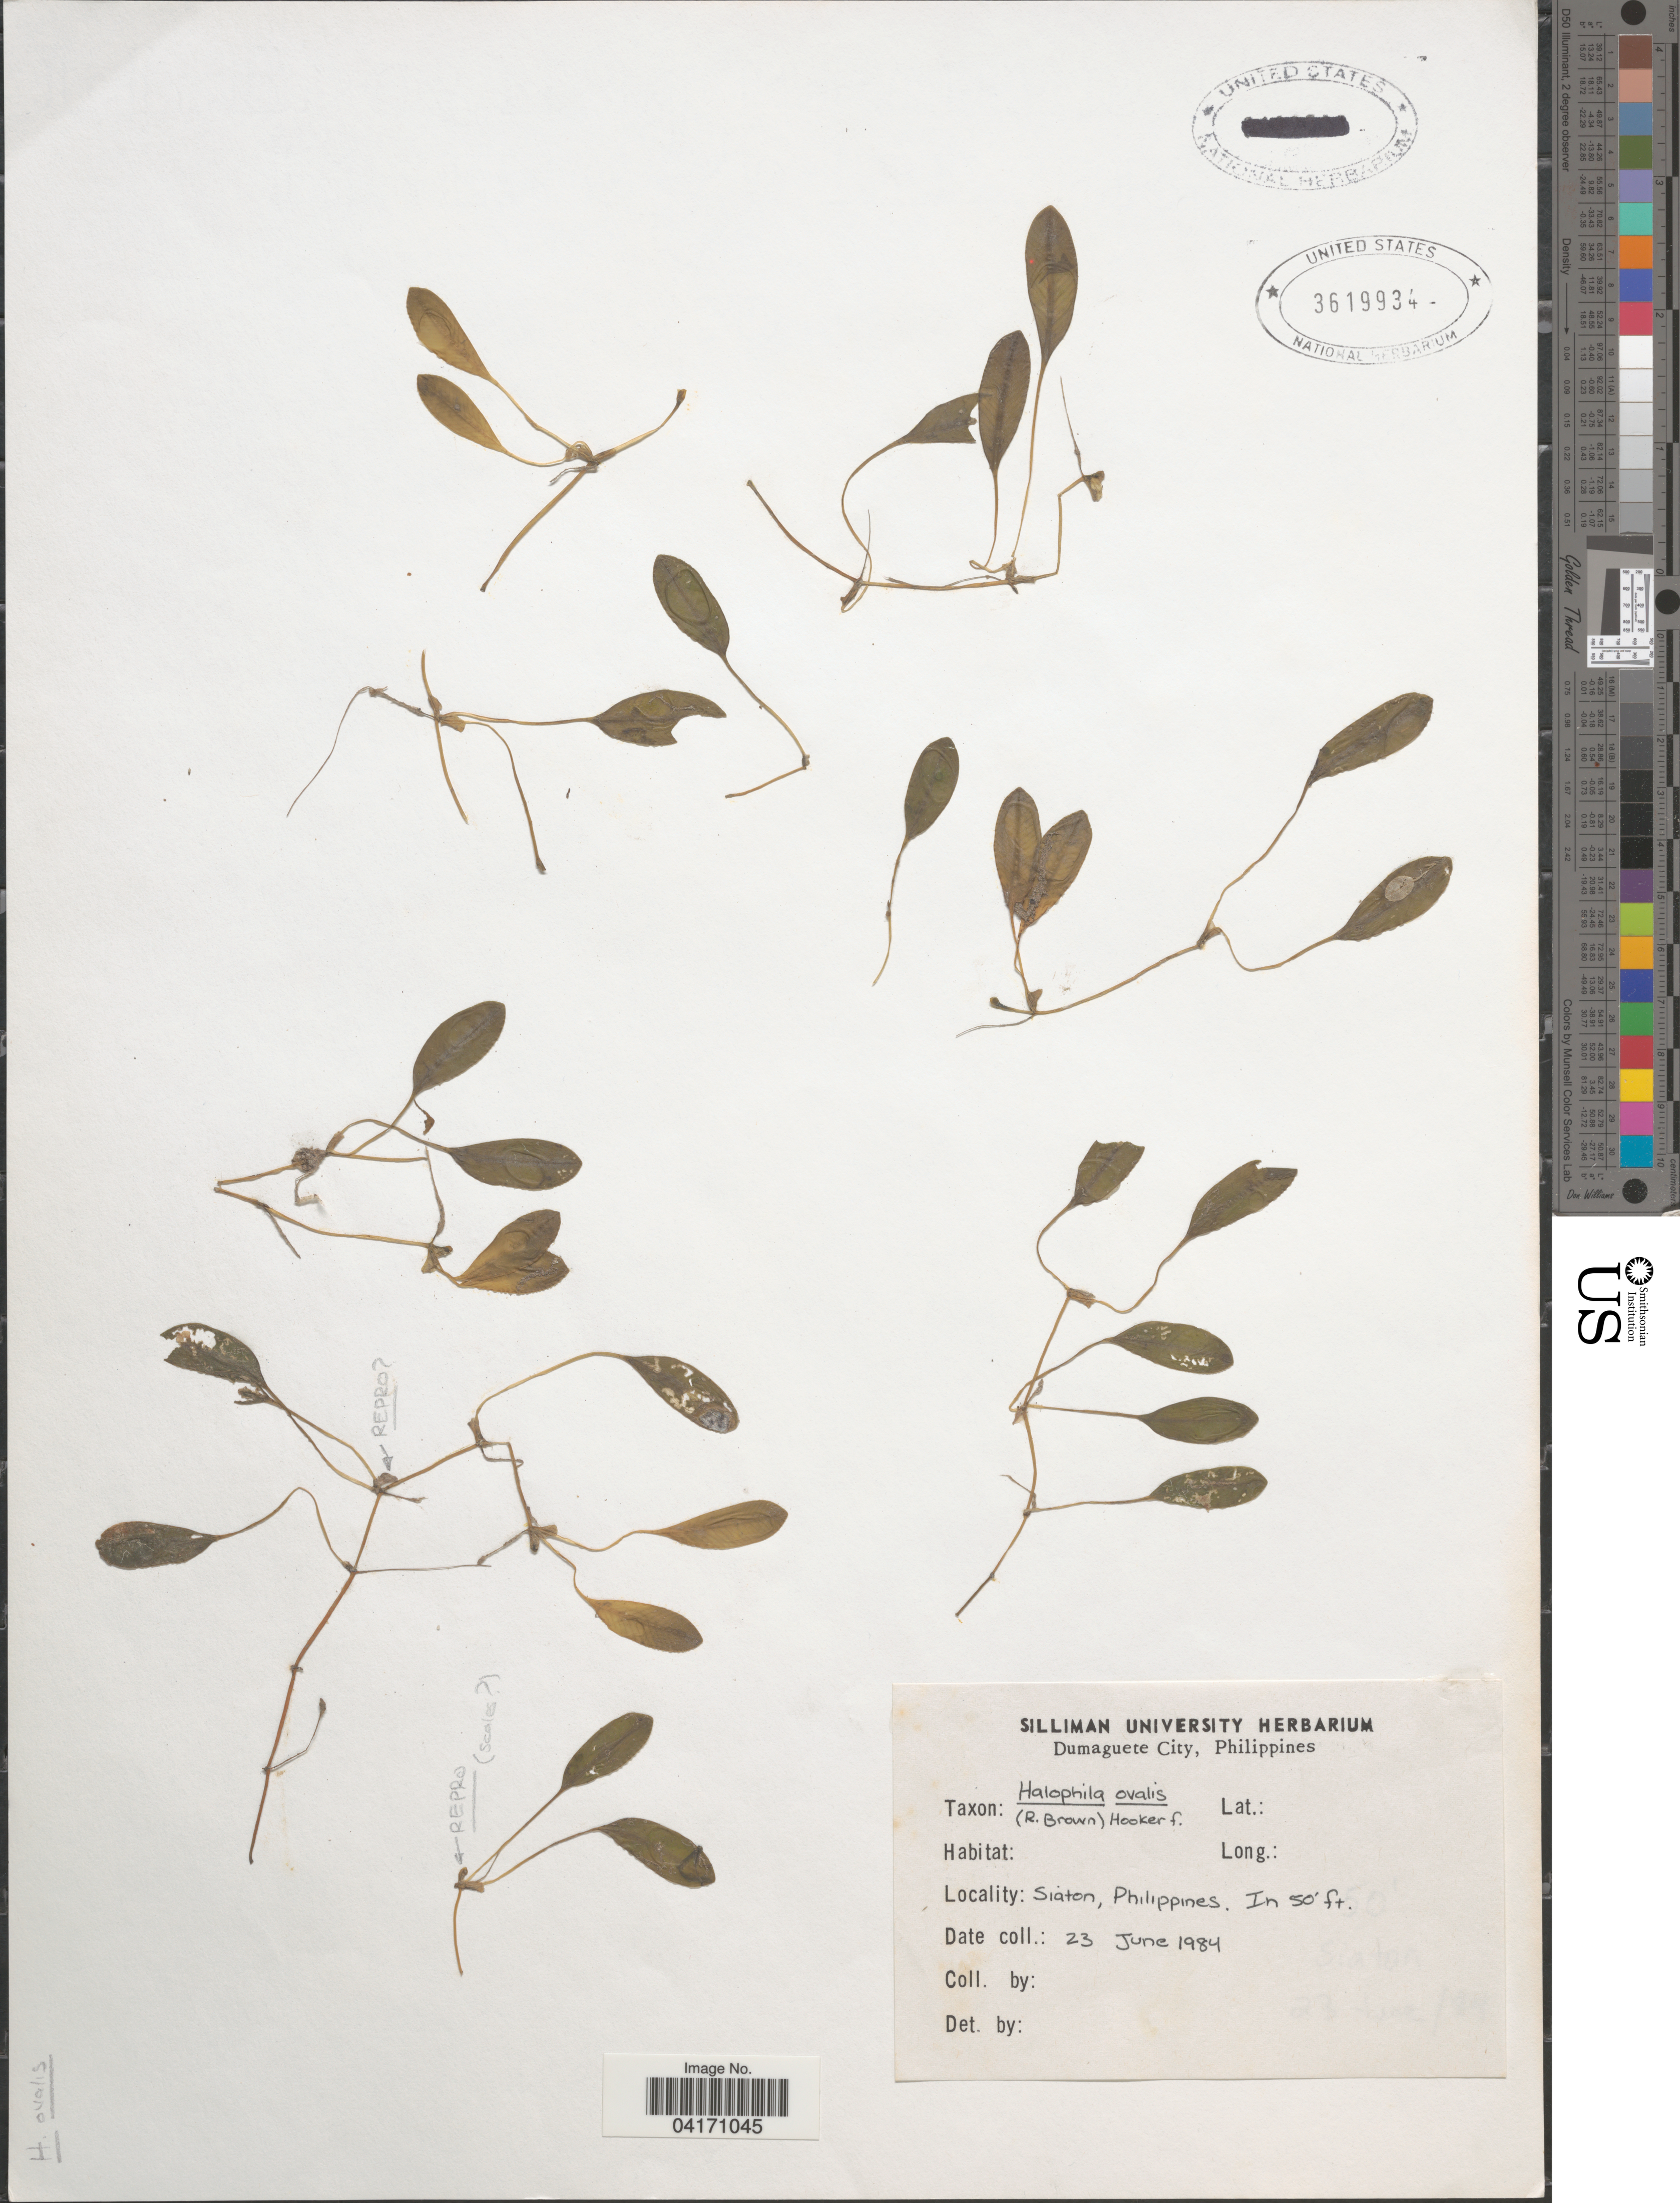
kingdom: Plantae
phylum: Tracheophyta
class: Liliopsida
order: Alismatales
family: Hydrocharitaceae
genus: Halophila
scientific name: Halophila ovalis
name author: (R. Br.) Hook. f.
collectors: Ex herb. Silliman University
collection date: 1984-06-23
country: Philippines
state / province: Central Visayas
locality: Siaton.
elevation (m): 15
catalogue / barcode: US 3619934